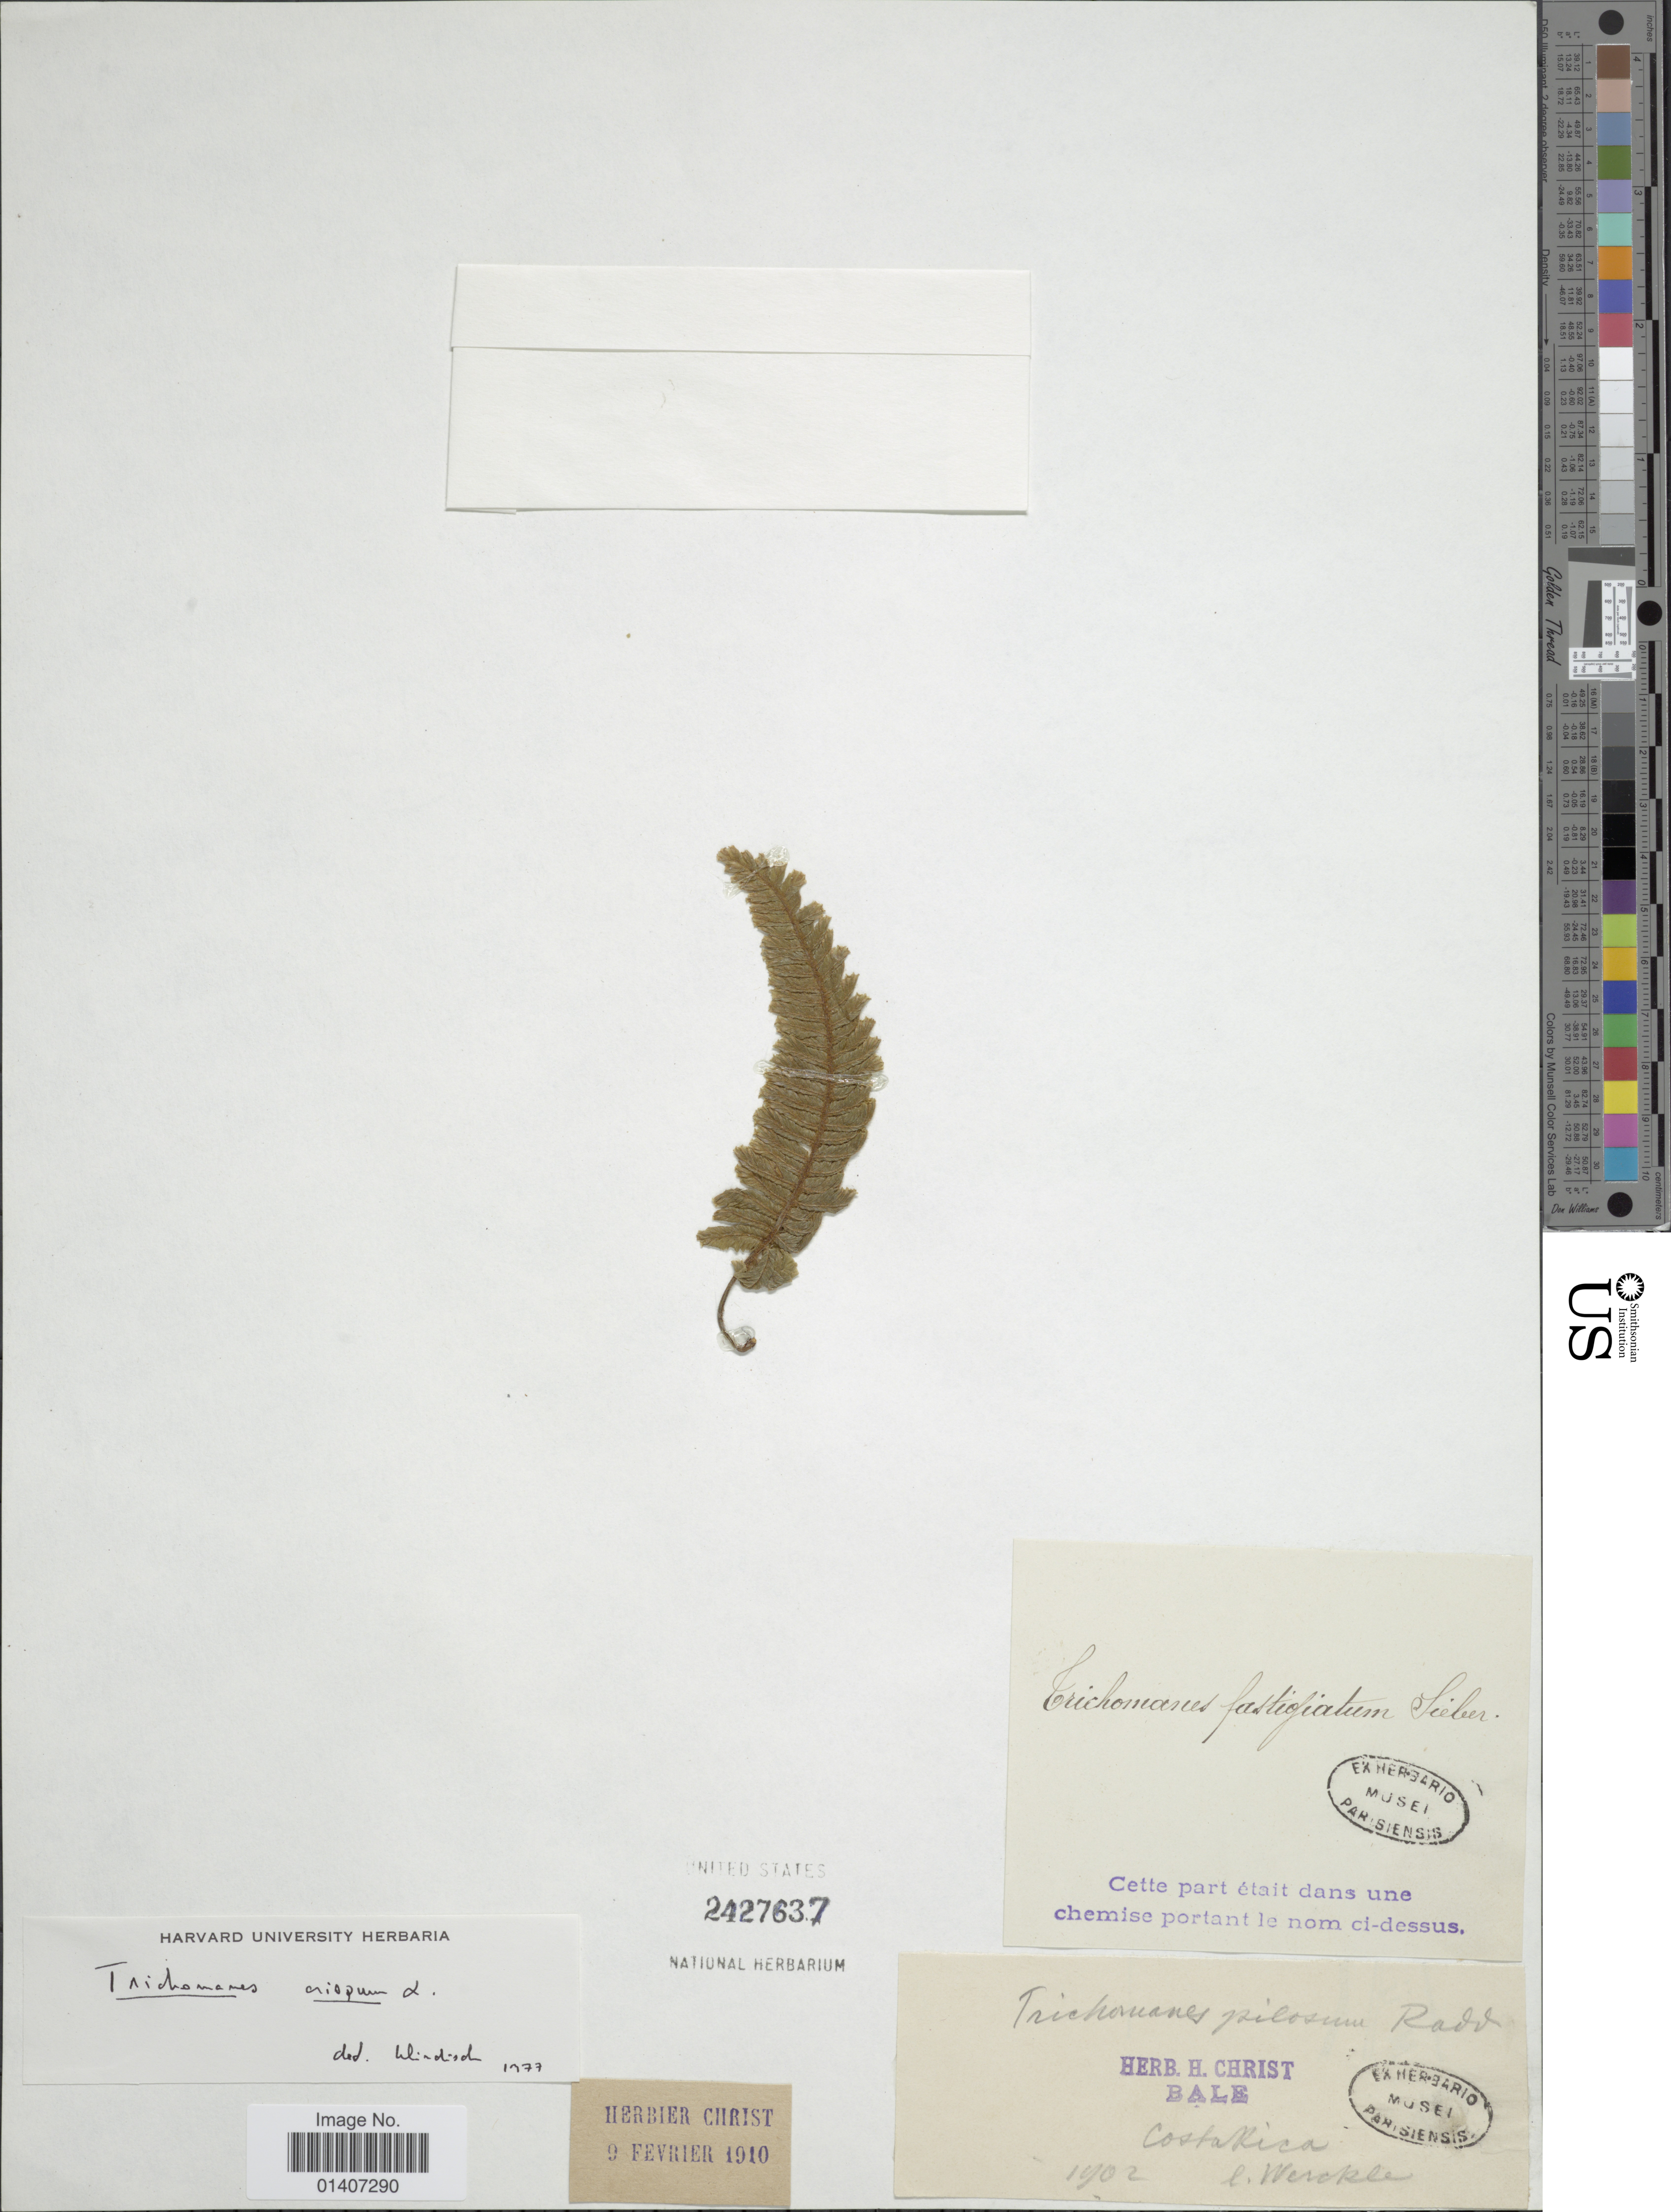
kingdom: Plantae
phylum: Tracheophyta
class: Polypodiopsida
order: Hymenophyllales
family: Hymenophyllaceae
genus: Trichomanes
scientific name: Trichomanes crispum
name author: L.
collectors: C. Wercklé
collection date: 1902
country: Costa Rica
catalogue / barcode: US 2427637